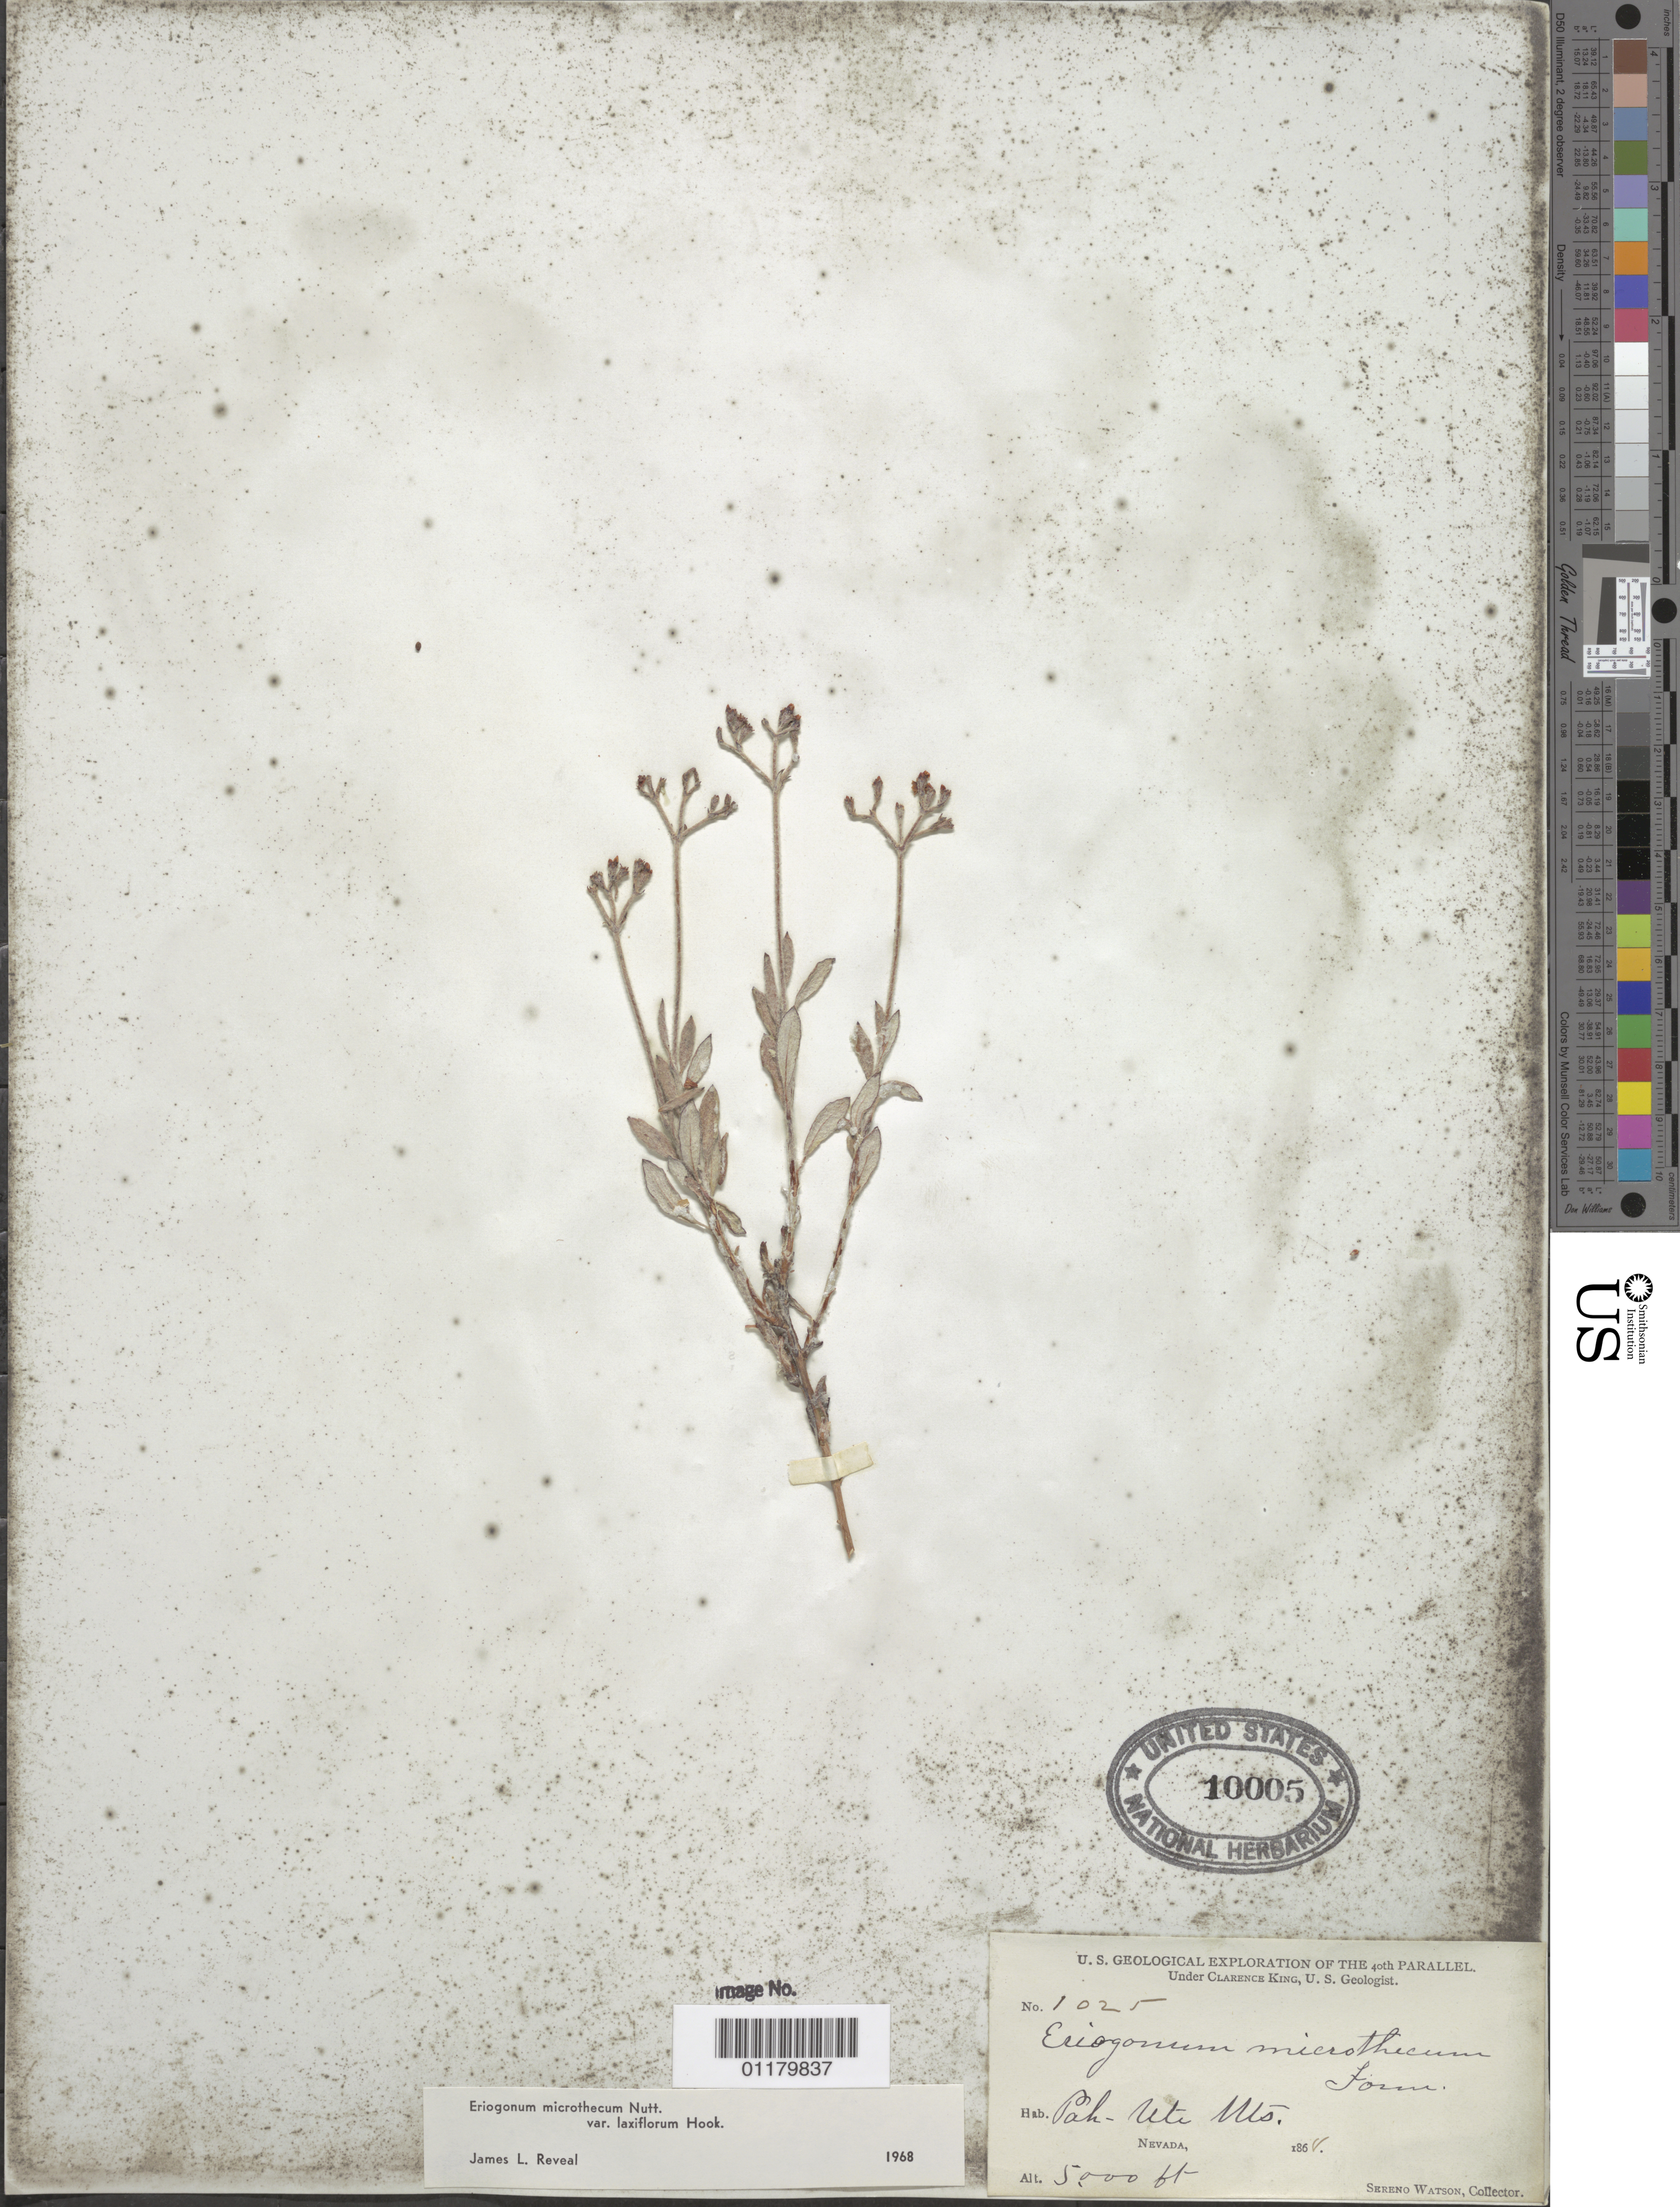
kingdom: Plantae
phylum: Tracheophyta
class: Magnoliopsida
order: Caryophyllales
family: Polygonaceae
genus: Eriogonum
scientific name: Eriogonum microtheca var. laxiflorum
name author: Hook.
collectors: S. Watson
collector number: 1025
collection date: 1868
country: United States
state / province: Nevada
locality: Pah Ute Mountains.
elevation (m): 1524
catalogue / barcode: US 10005